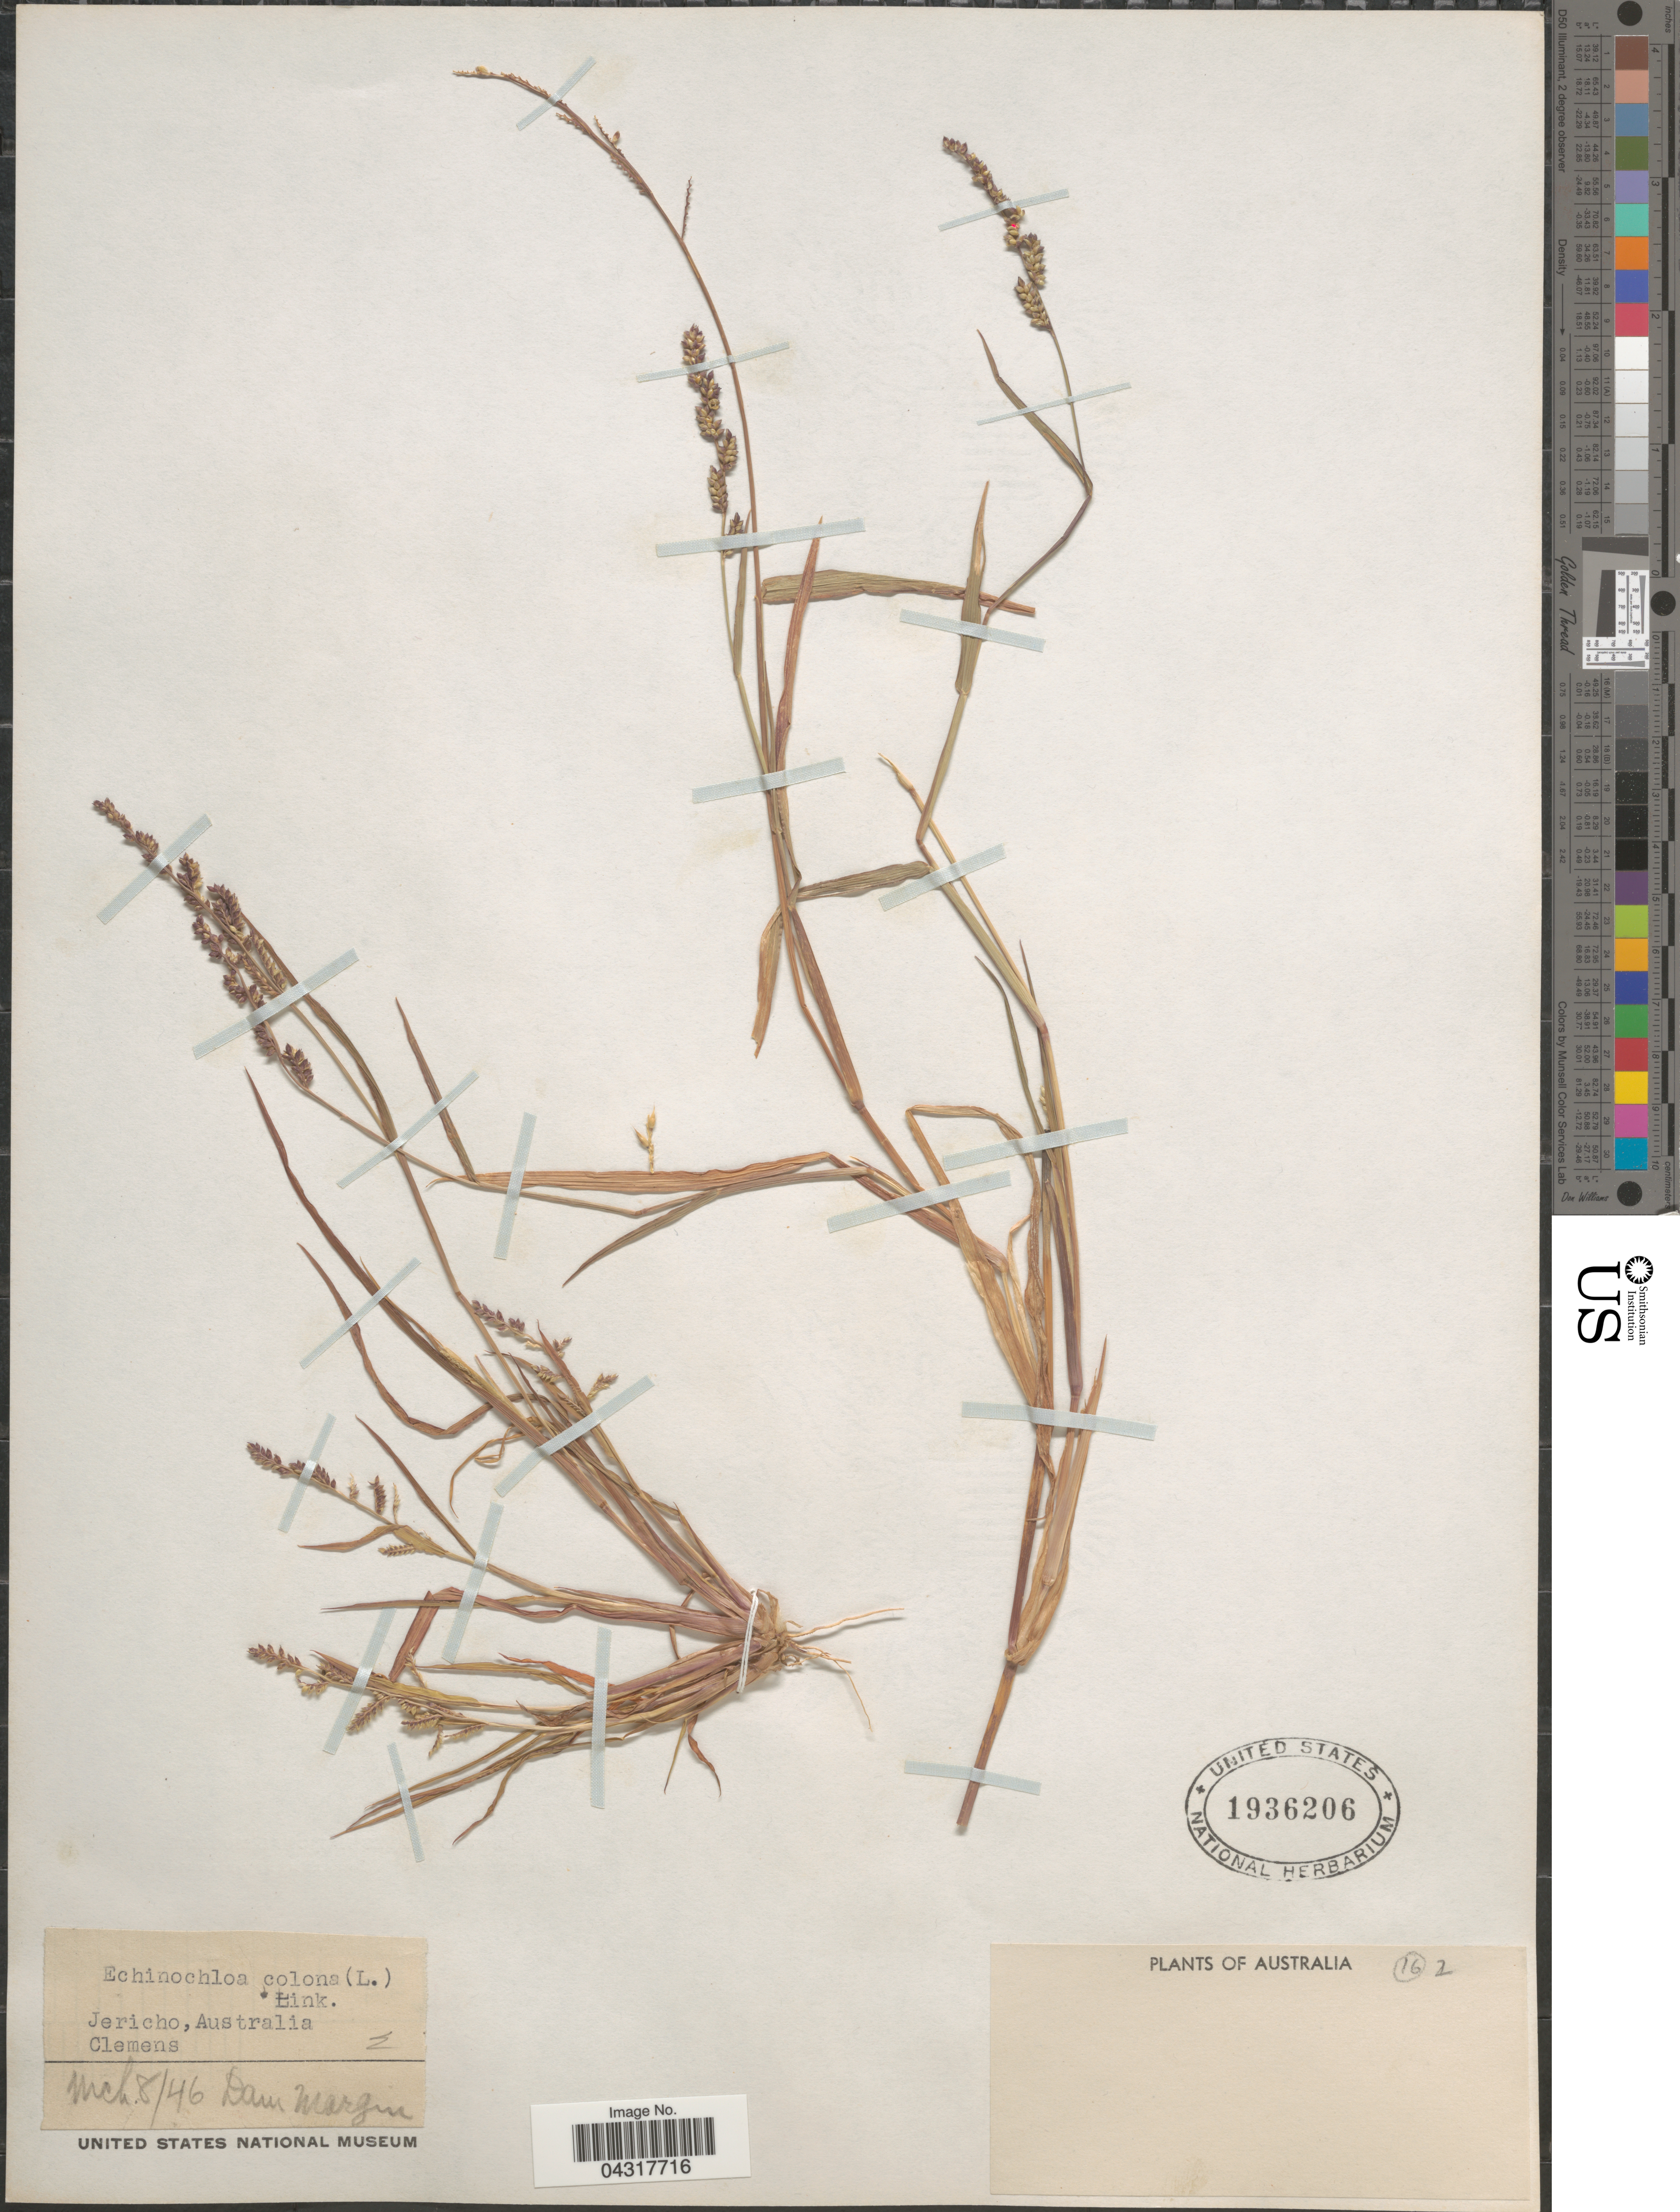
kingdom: Plantae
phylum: Tracheophyta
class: Liliopsida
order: Poales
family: Poaceae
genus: Echinochloa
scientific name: Echinochloa colona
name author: (L.) Link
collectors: -. Clemens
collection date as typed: Transcribed d/m/y: 8/3/46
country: Australia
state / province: Queensland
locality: Jericho.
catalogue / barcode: US 1936206